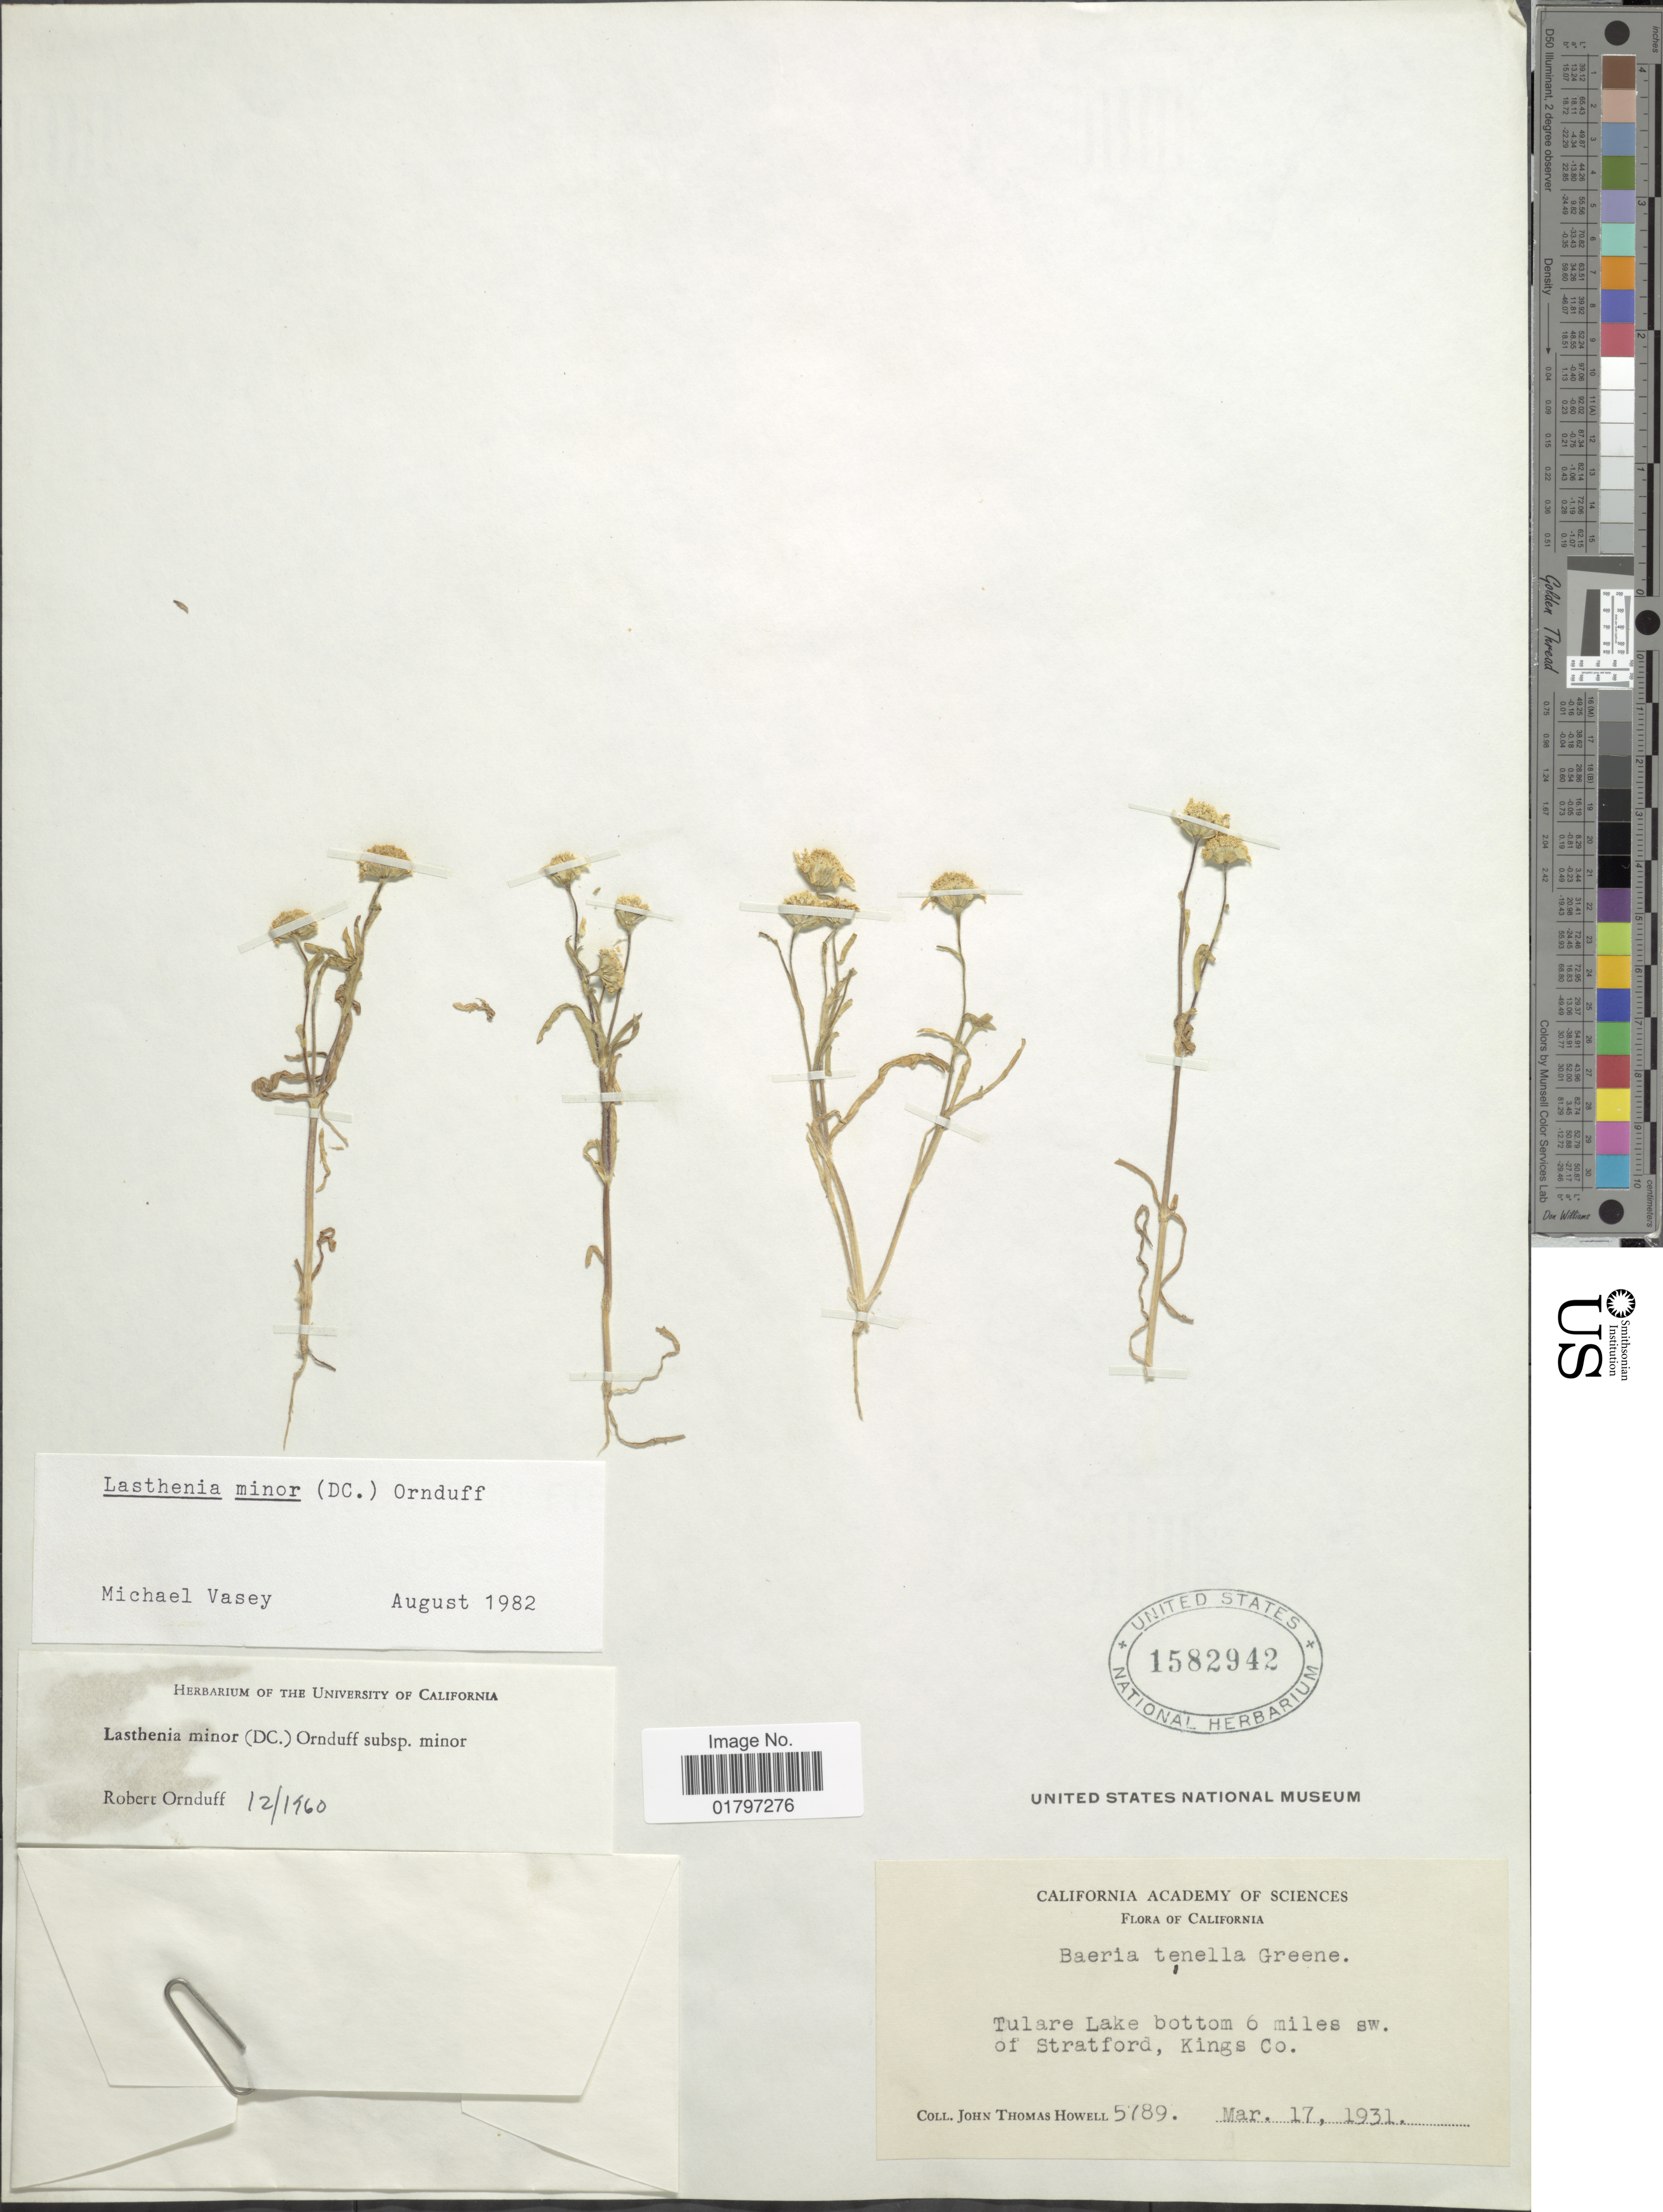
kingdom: Plantae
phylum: Tracheophyta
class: Magnoliopsida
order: Asterales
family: Asteraceae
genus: Lasthenia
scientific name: Lasthenia minor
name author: (DC.) Ornduff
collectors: J. T. Howell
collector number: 5789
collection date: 1931-03-17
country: United States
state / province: California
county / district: Kings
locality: Tulare Lake bottom 6 miles sw. of Stratford, Kings Co.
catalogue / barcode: US 1582942